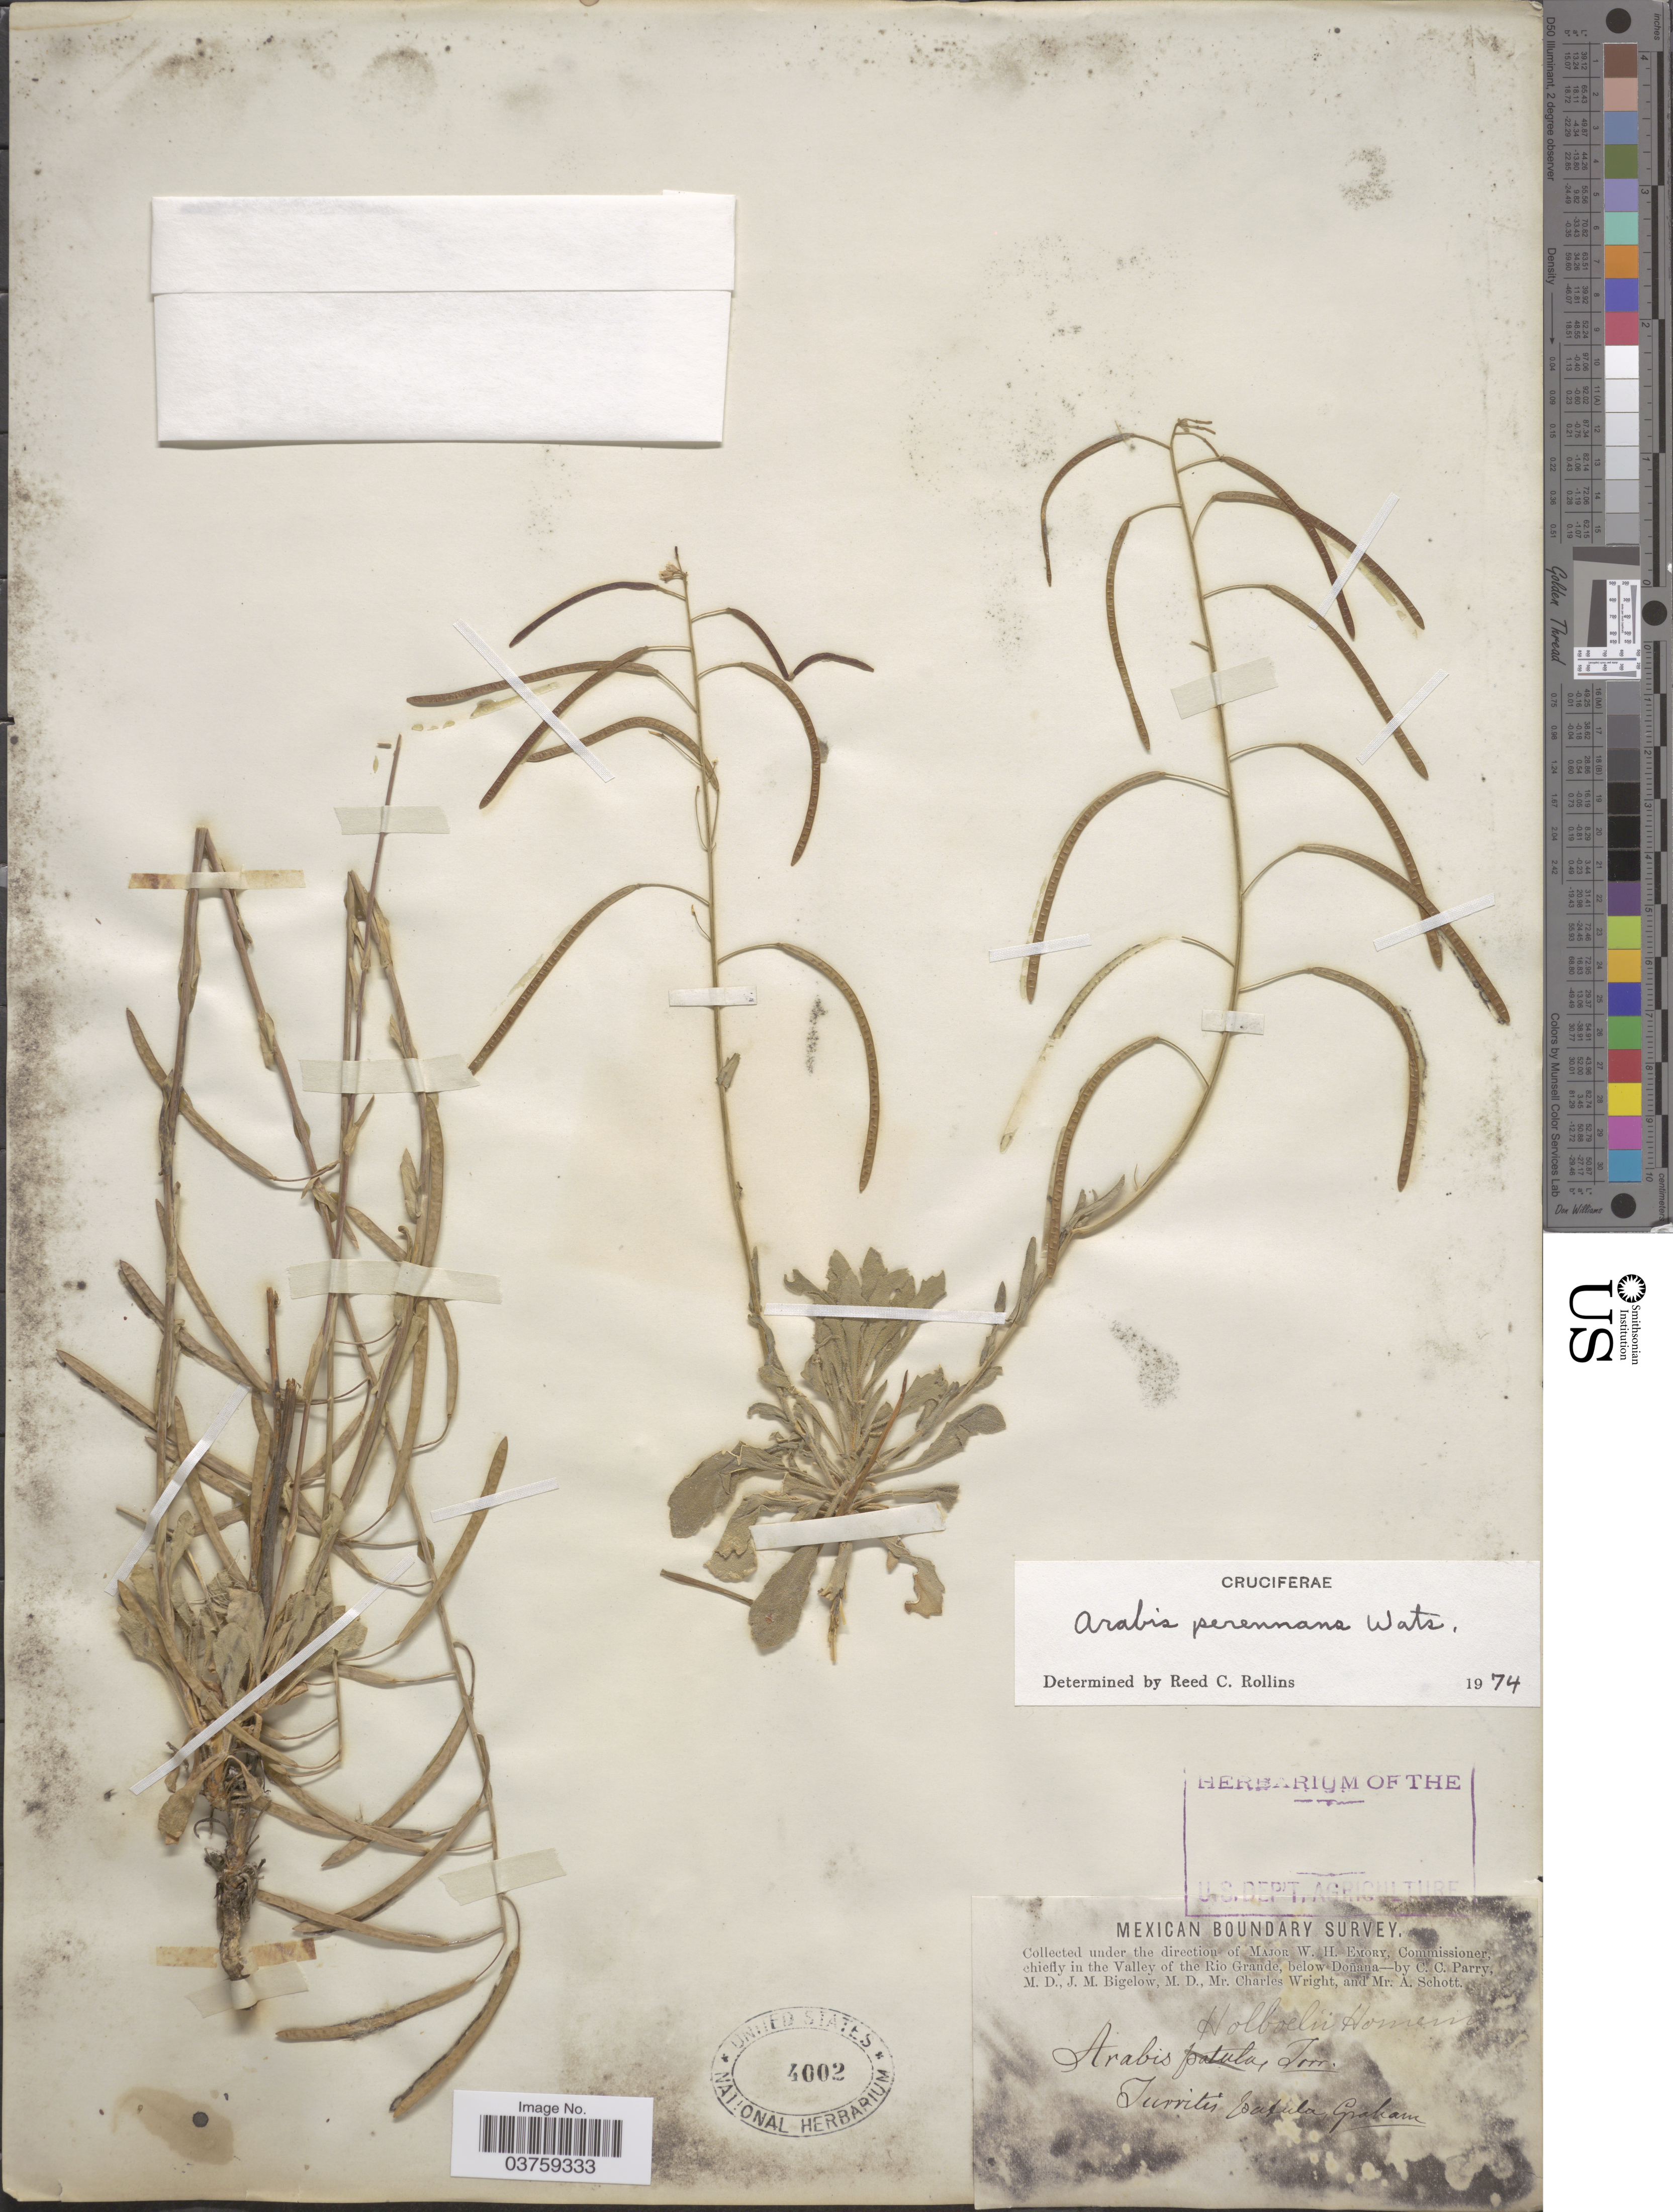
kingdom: Plantae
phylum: Tracheophyta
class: Magnoliopsida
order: Brassicales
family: Brassicaceae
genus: Arabis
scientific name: Arabis perennans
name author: S. Watson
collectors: C. C. Parry, J. M. Bigelow, C. Wright & A. Schott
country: Mexico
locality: Mexican Boundary Survey. In the Valley of the Rio Grande, below Doñana.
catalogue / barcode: US 4002